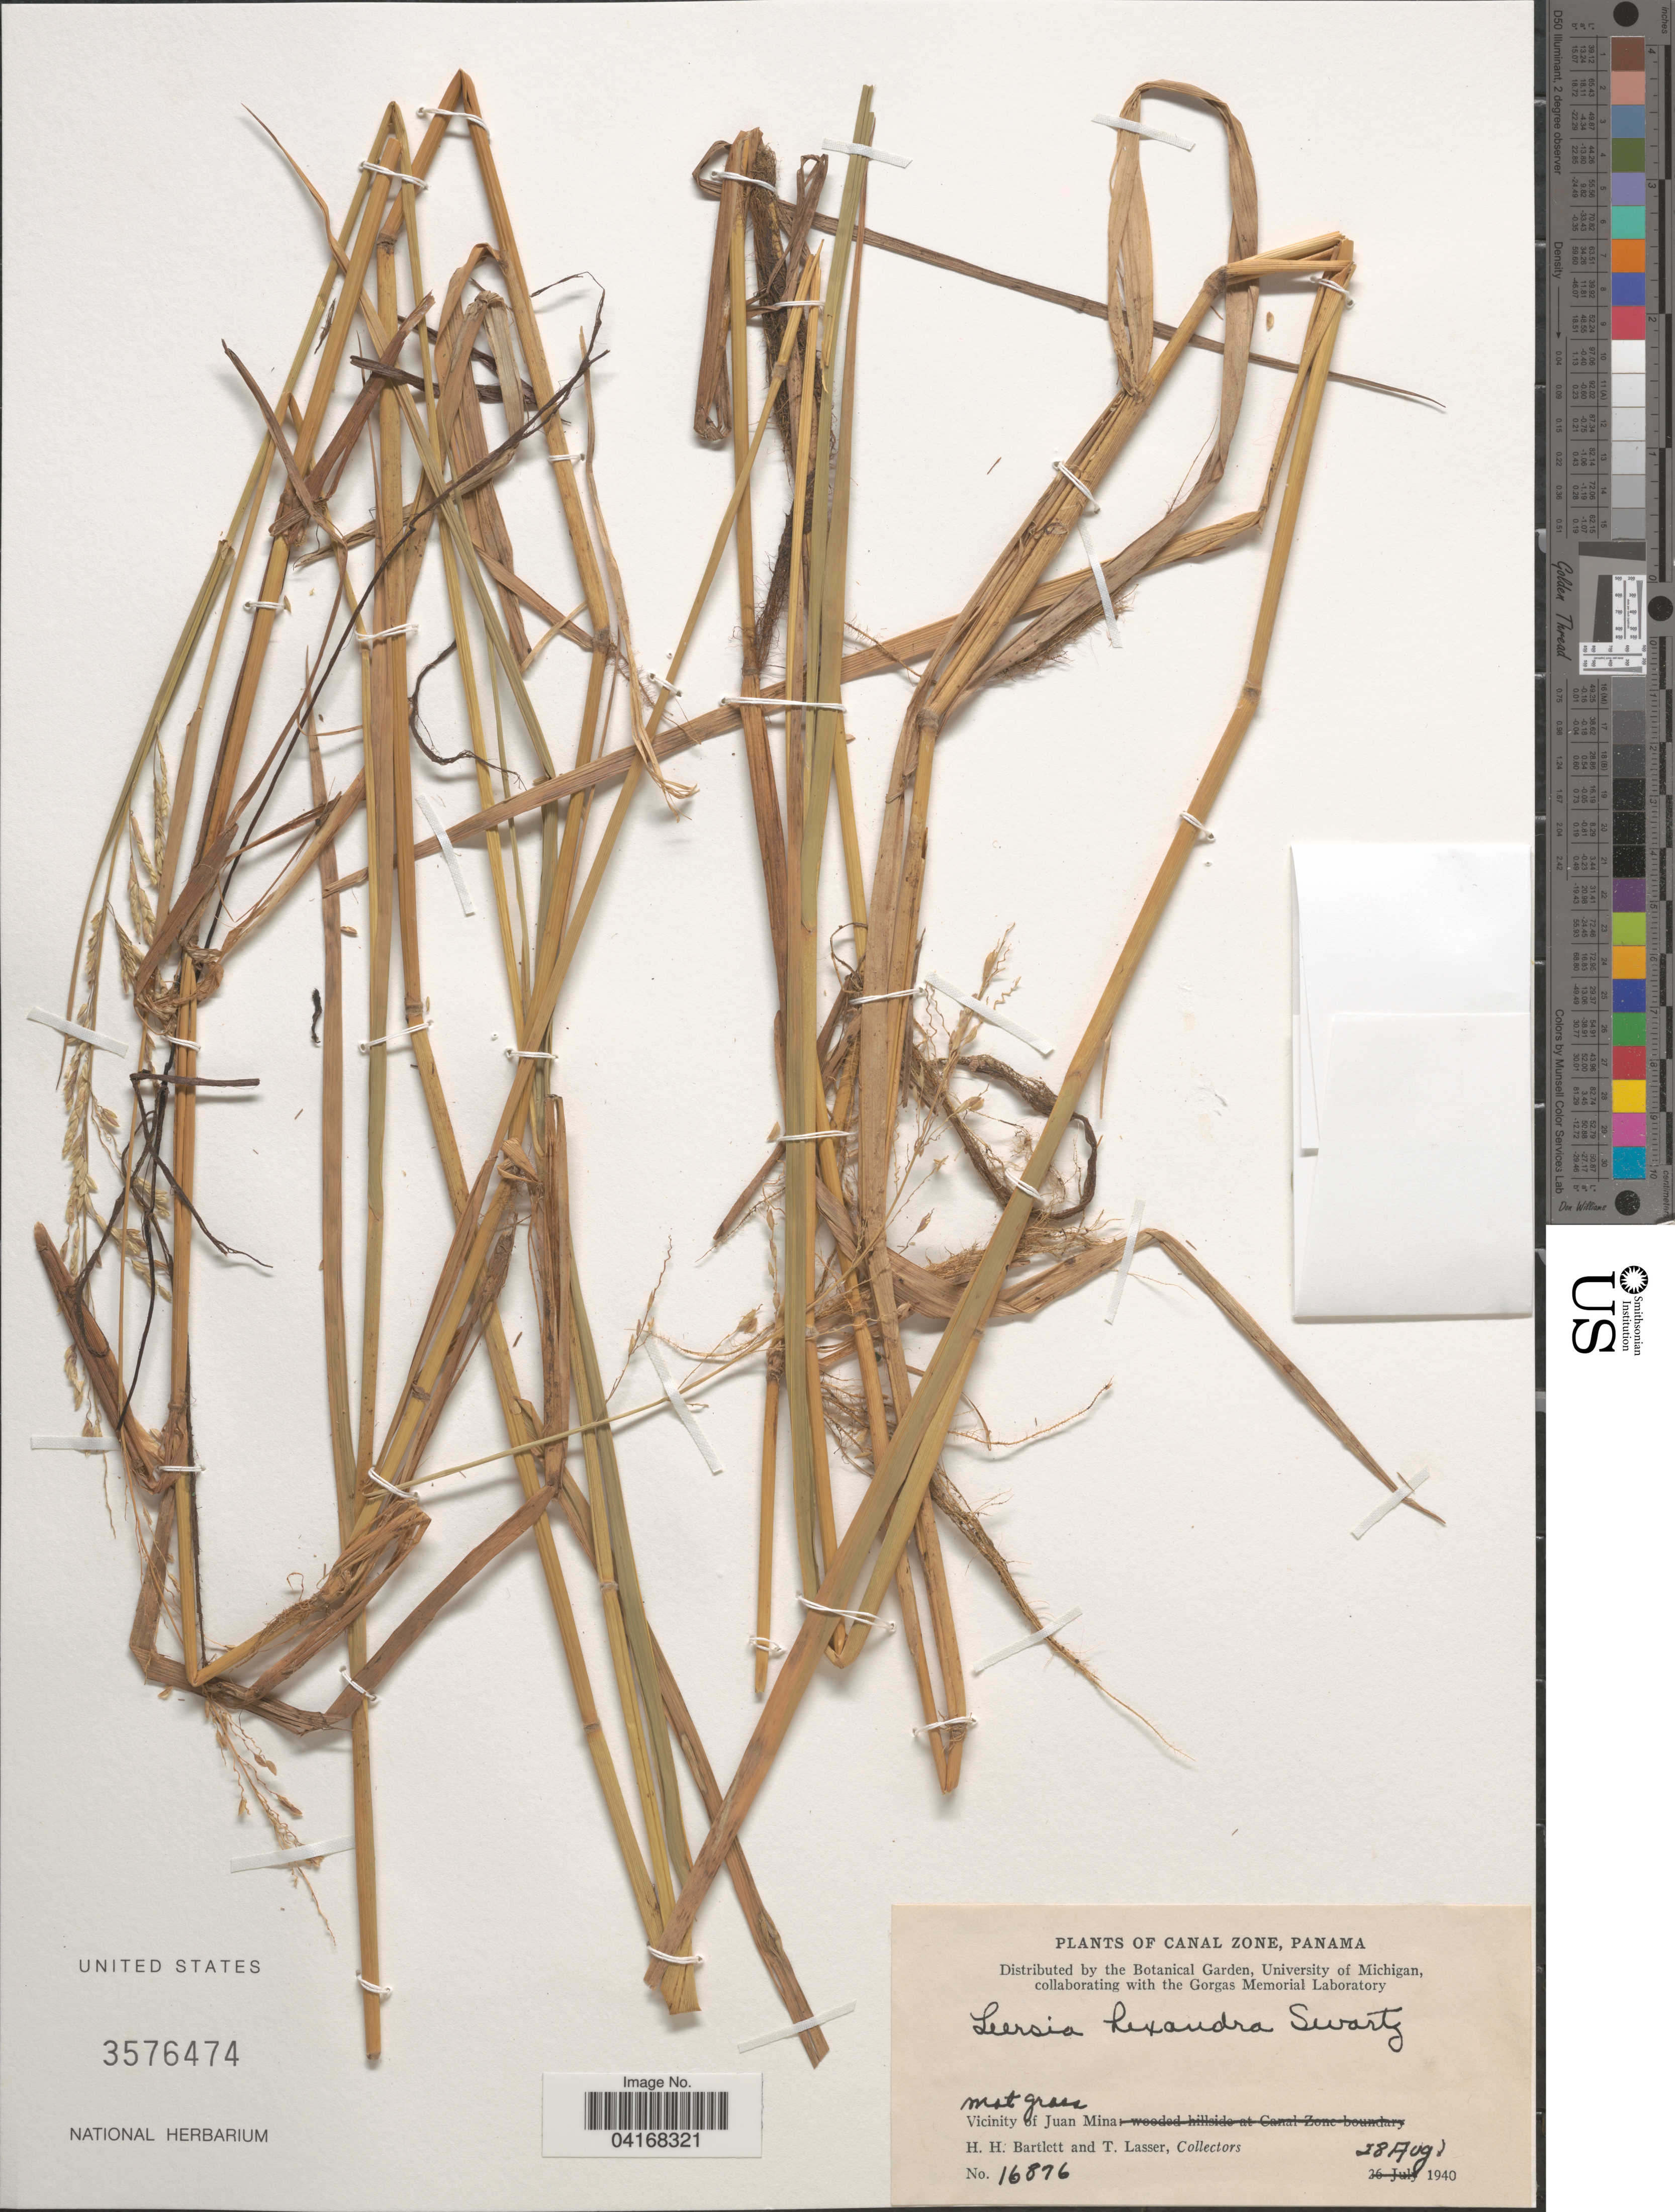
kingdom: Plantae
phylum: Tracheophyta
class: Liliopsida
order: Poales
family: Poaceae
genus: Leersia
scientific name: Leersia hexandra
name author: Sw.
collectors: H. H. Bartlett & T. Lasser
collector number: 16876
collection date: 1940-08-28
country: Panama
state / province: Colón / Panamá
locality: Canal Zone. Vicinity of Juan Mina.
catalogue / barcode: US 3576474